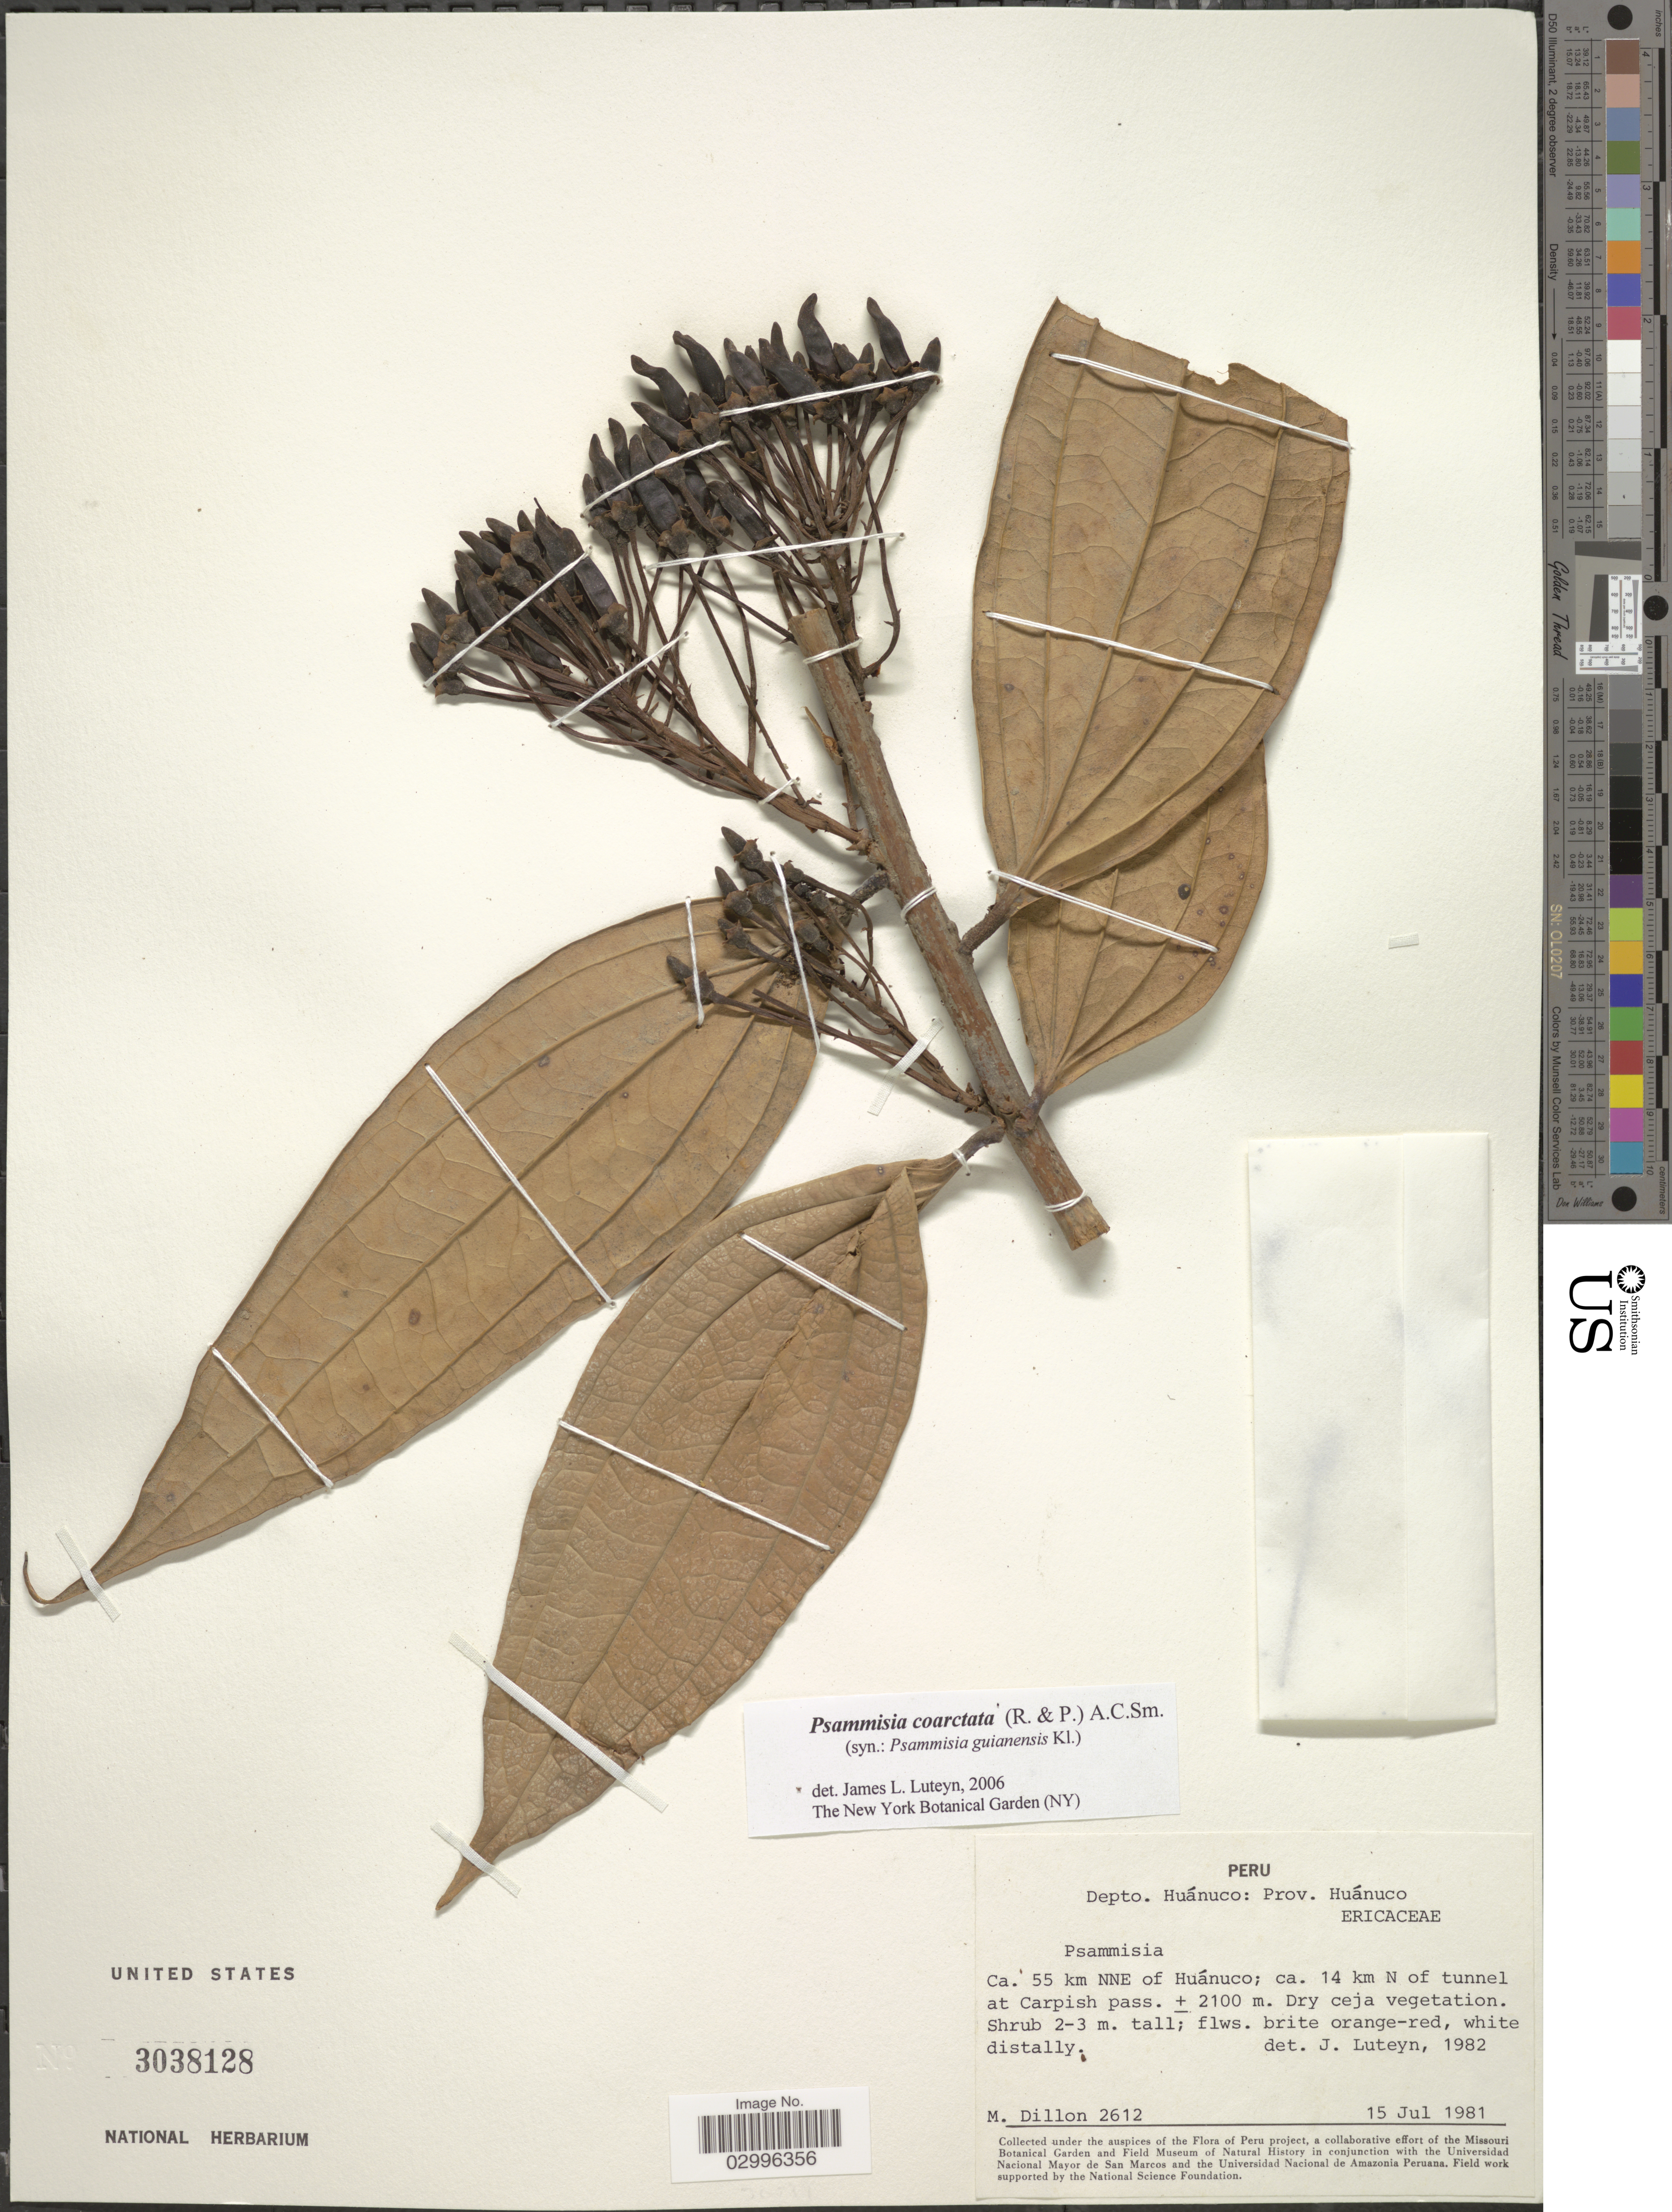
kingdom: Plantae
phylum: Tracheophyta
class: Magnoliopsida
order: Ericales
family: Ericaceae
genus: Psammisia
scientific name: Psammisia coarctata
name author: (Ruiz & Pav.) A.C. Sm.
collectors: M. O. Dillon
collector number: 2612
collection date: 1981-07-15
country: Peru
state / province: Huánuco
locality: Depto. Huánuco: Prov. Huánuco. Ca. 55 km NNE of Huánuco; ca. 14 km N of tunnel at Carpish pass.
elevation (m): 2100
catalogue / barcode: US 3038128